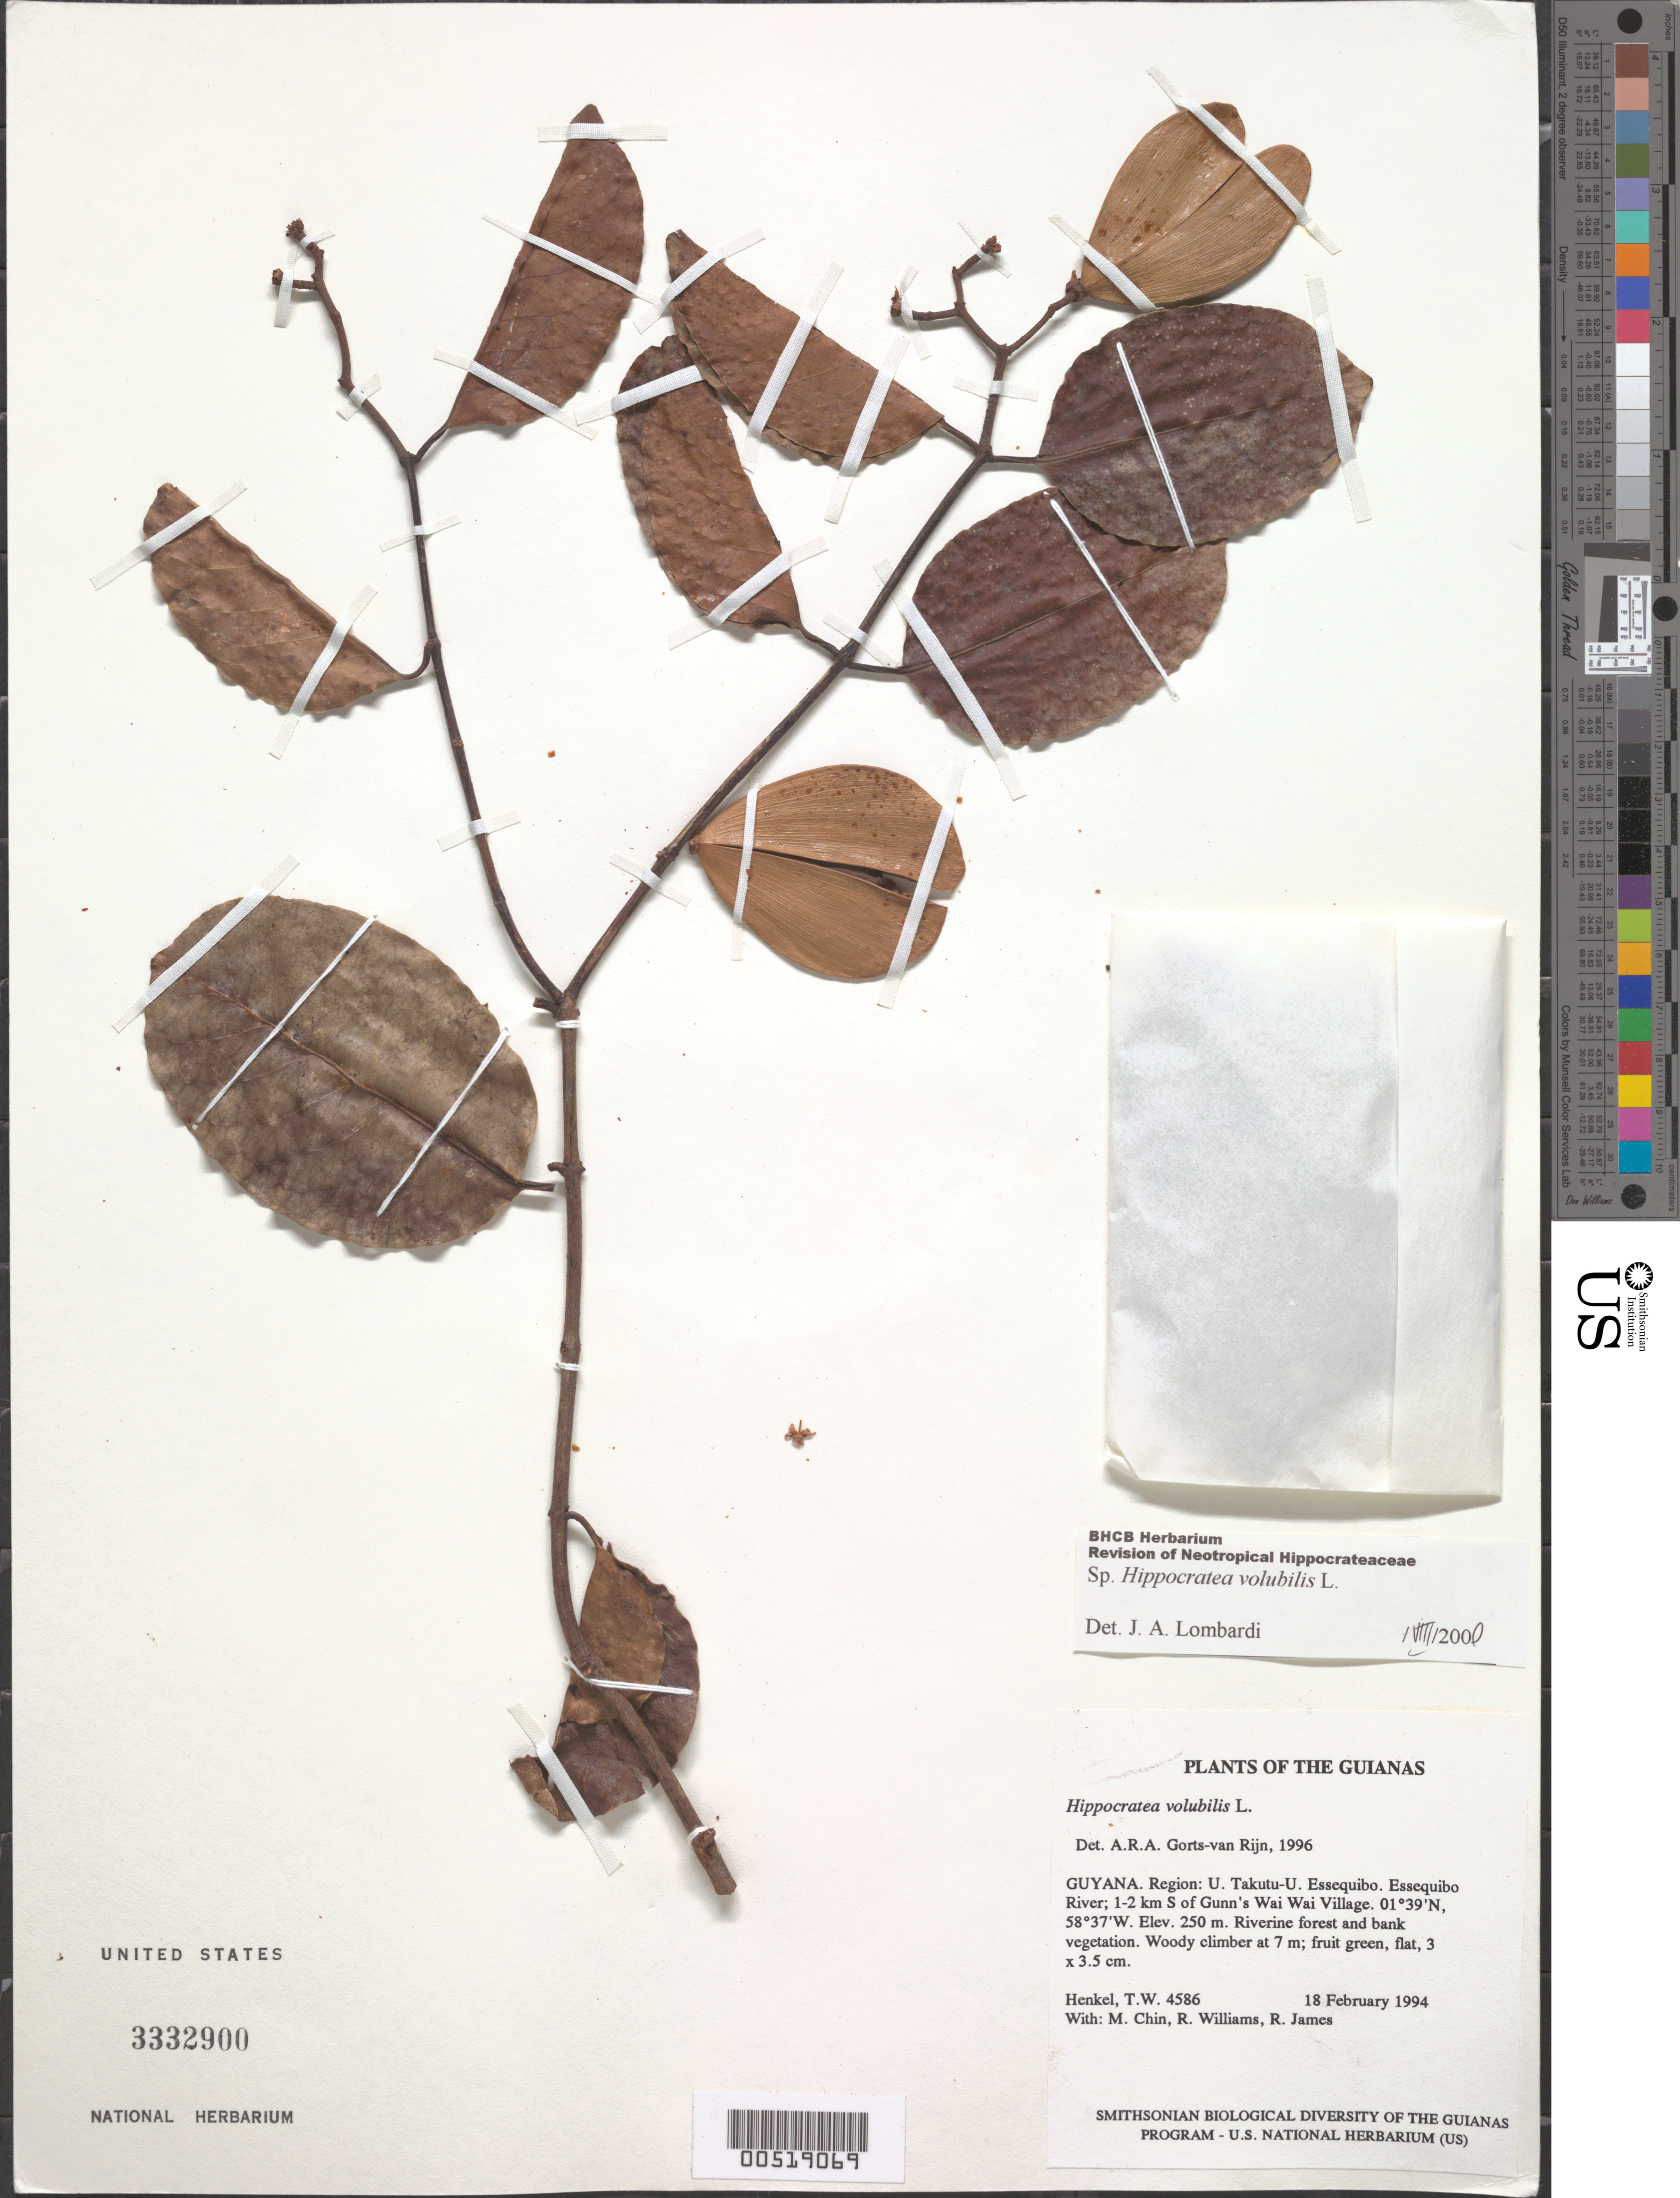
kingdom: Plantae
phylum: Tracheophyta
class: Magnoliopsida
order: Celastrales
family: Celastraceae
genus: Hippocratea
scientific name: Hippocratea volubilis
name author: L.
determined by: Görts-van Rijn, A. R. A.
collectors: T. Henkel, M. Chin, R. Williams & R. James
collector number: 4586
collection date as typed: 18 February 1994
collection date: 1994-02-18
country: Guyana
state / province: U. Takutu-U. Essequibo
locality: Essequibo River; 1-2 km S of Gunn's Wai Wai Village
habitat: Riverine forest and bank vegetation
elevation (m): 250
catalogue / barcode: US 3332900